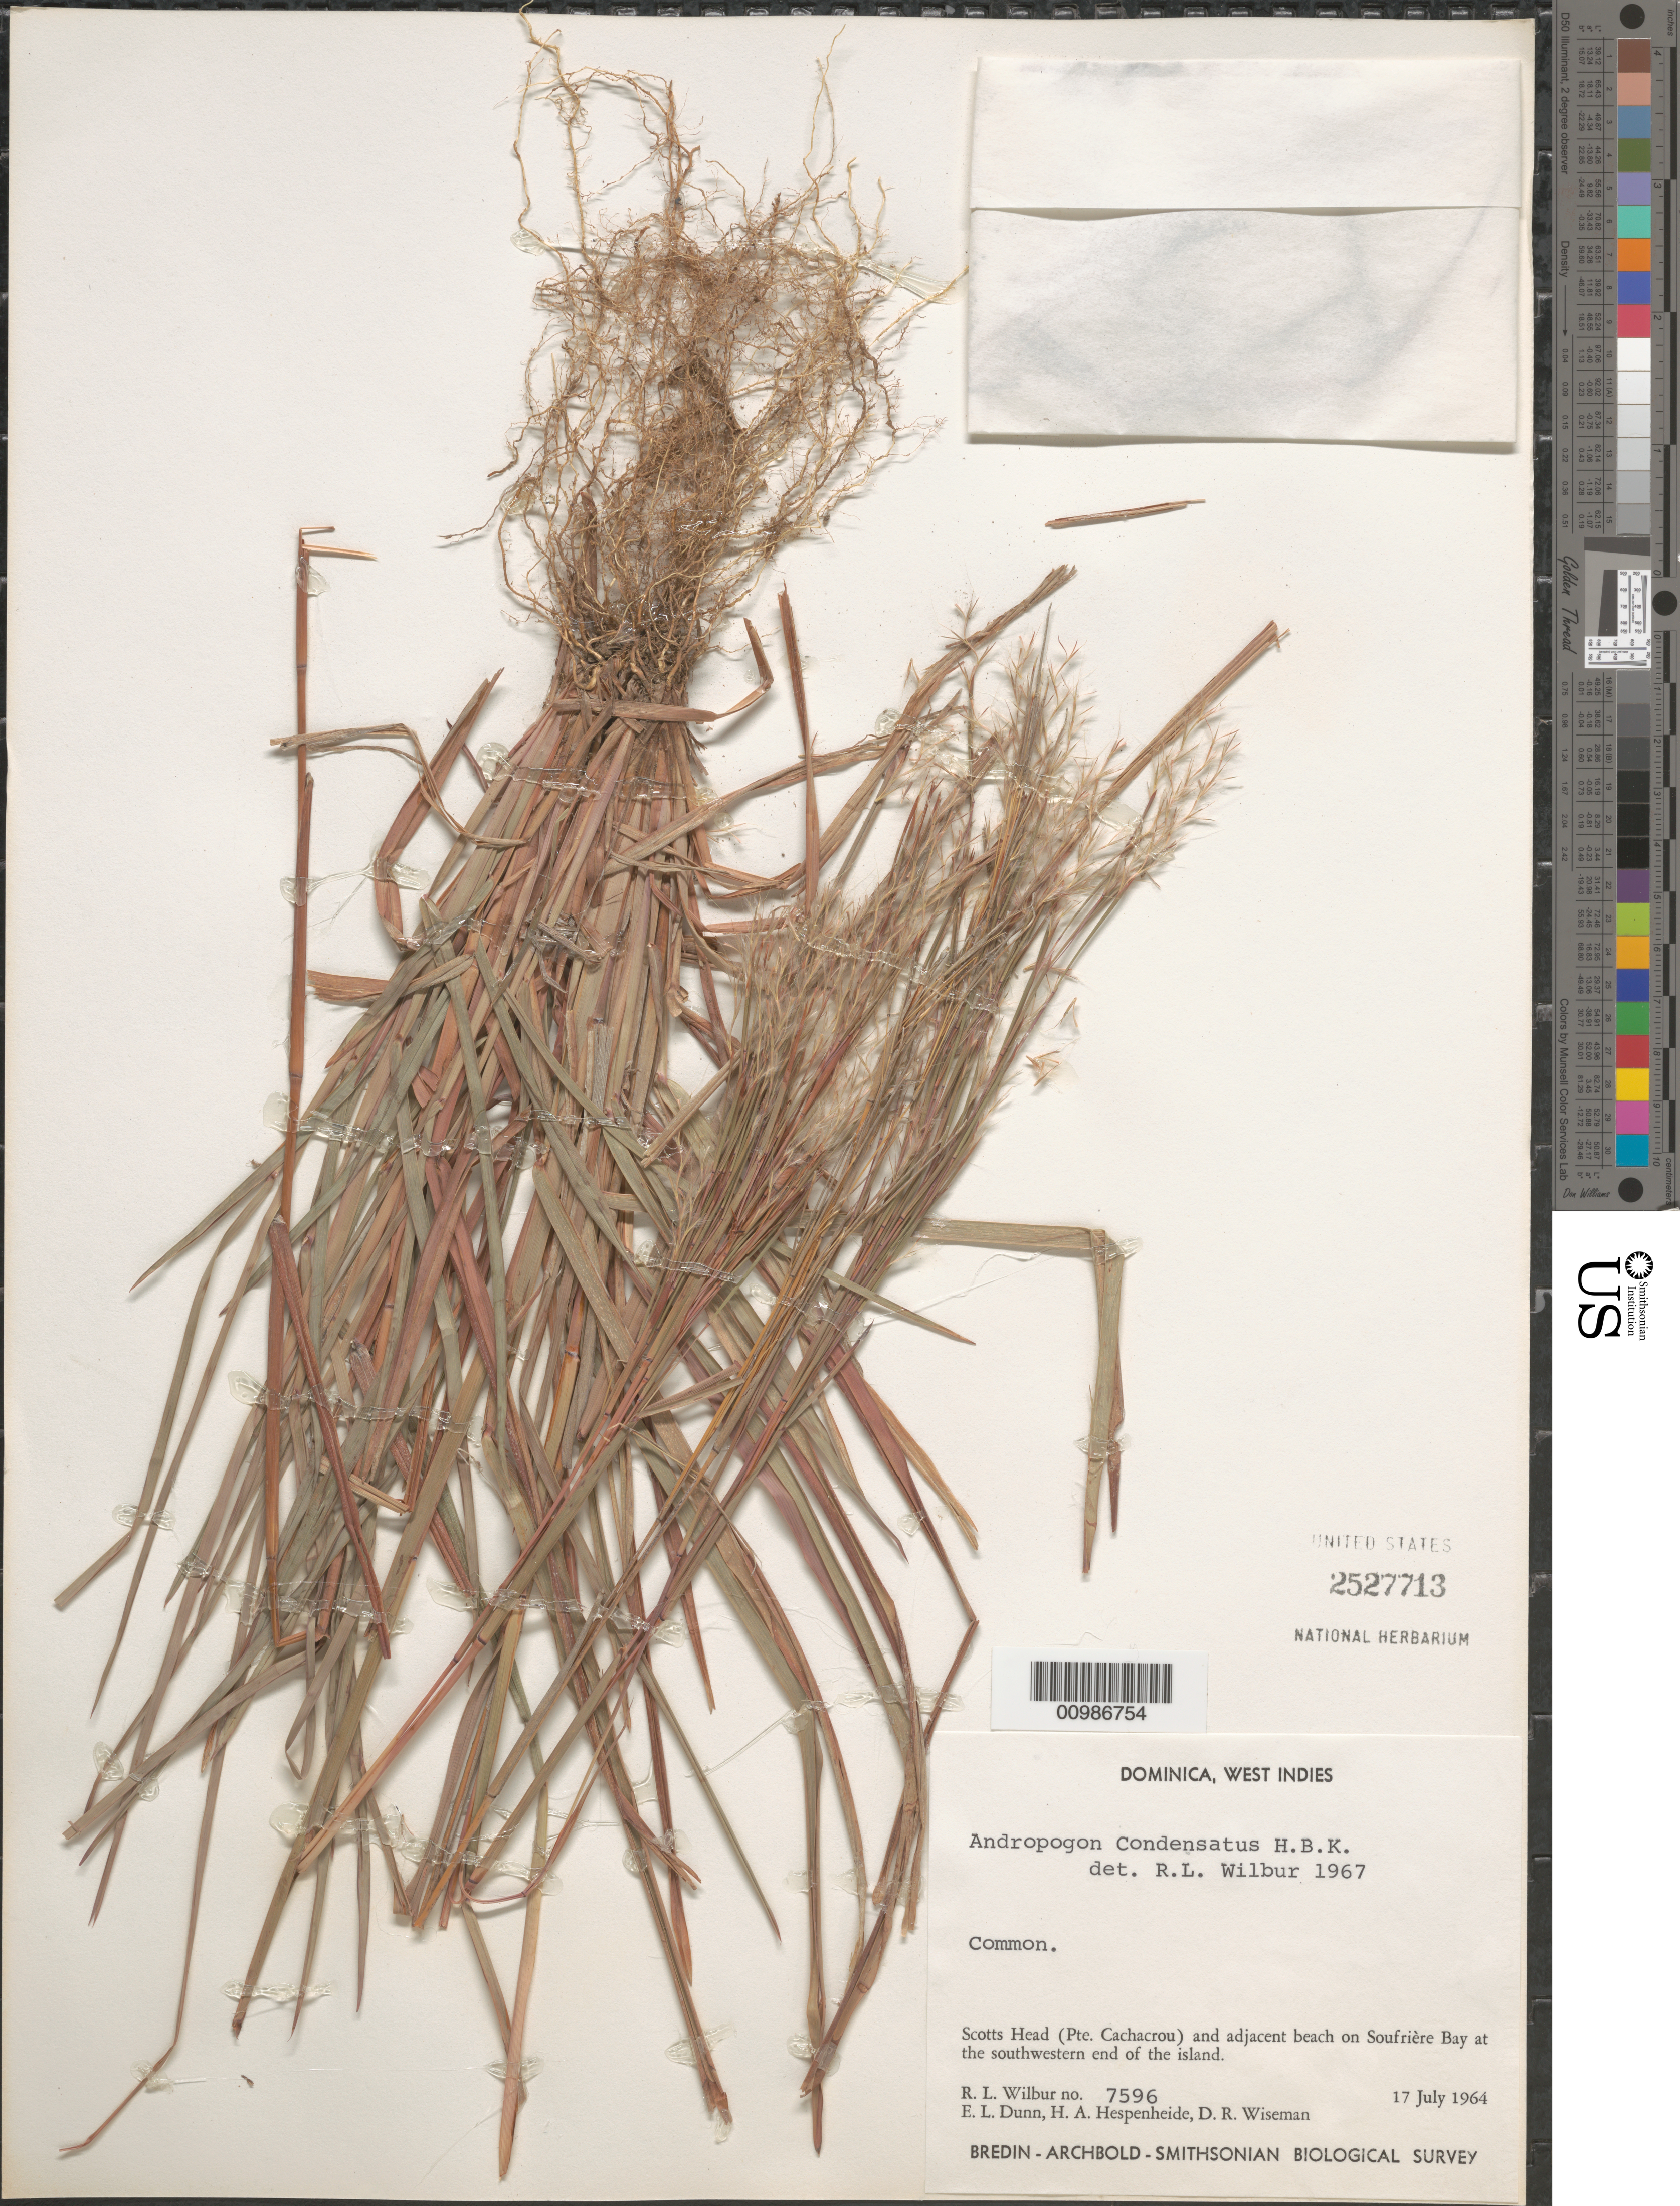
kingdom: Plantae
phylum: Tracheophyta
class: Liliopsida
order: Poales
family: Poaceae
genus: Andropogon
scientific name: Andropogon condensatus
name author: Kunth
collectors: E. Dunn, H. A. Hespenheide & D. R. Wiseman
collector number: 7596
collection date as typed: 17 Jul 1964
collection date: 1964-07-17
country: Dominica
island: Dominica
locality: Scotts Head and Soufriere Beach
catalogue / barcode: US 2527713